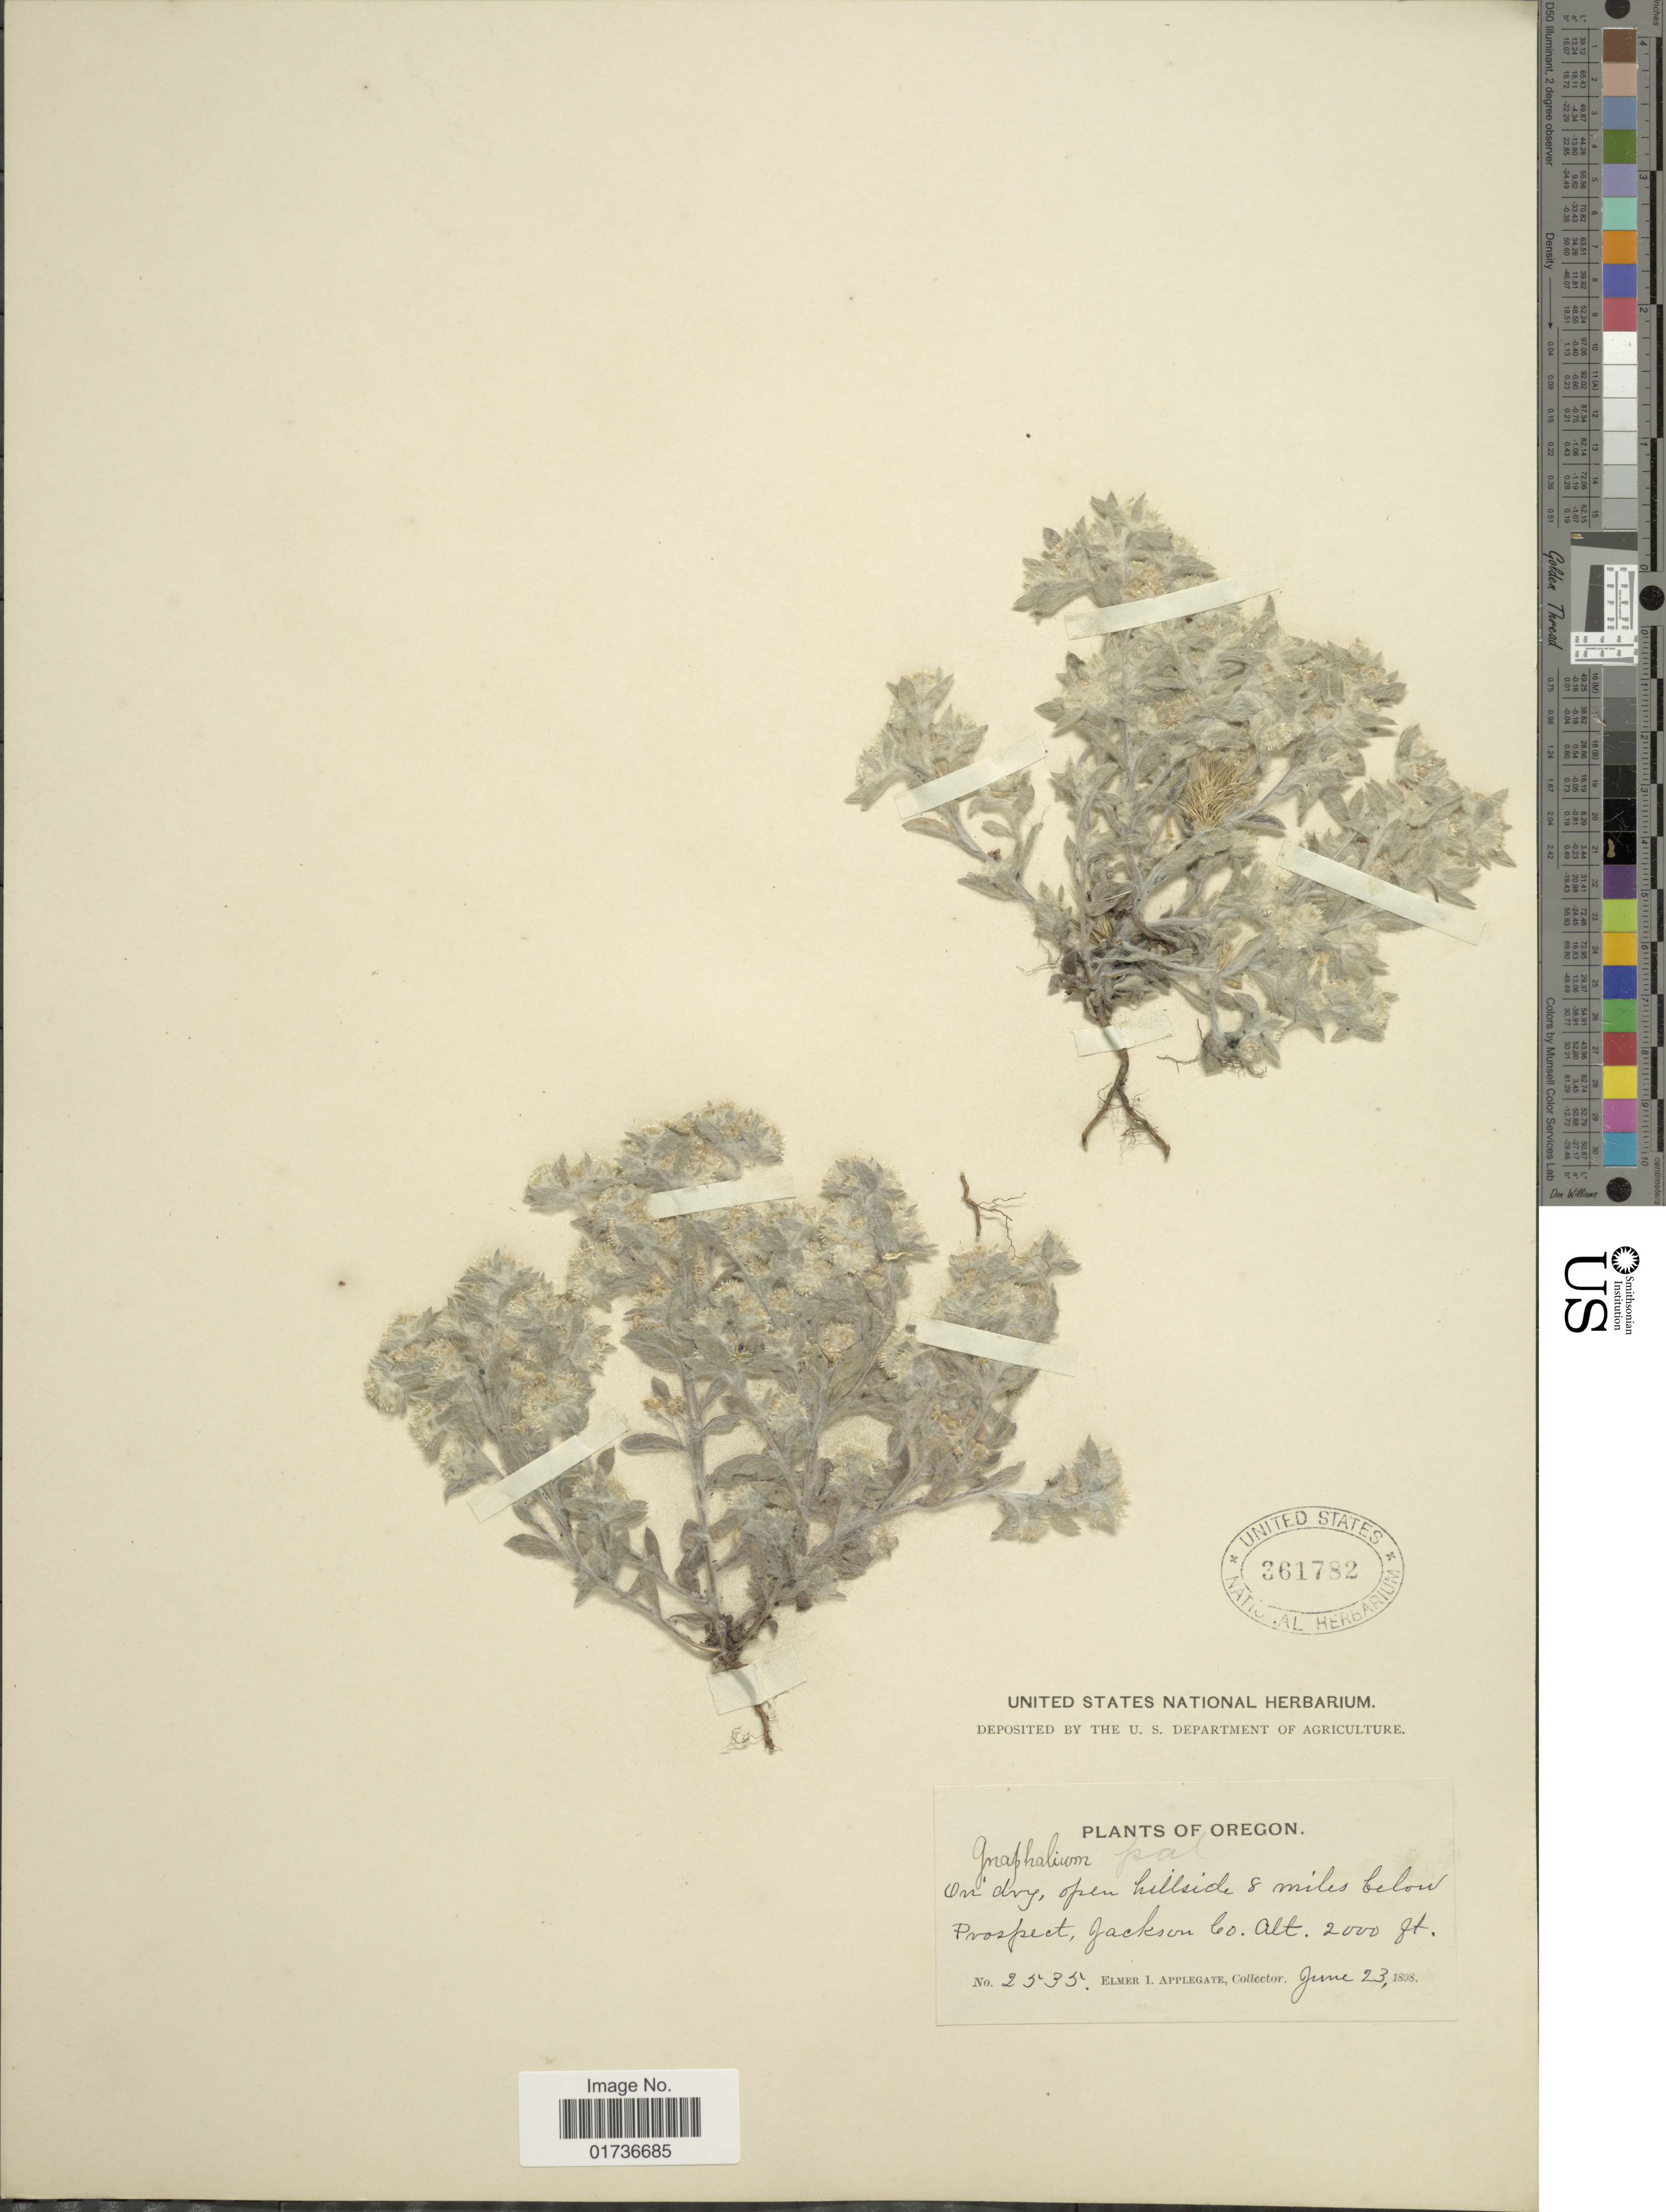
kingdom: Plantae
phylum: Tracheophyta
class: Magnoliopsida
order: Asterales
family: Asteraceae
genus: Gnaphalium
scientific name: Gnaphalium palustre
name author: Nutt.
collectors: E. I. Applegate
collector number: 2535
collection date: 1898-06-23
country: United States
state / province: Oregon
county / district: Jackson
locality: On dry, open hillside 8 miles below Prospect, Jackson Co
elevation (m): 610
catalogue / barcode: US 361782